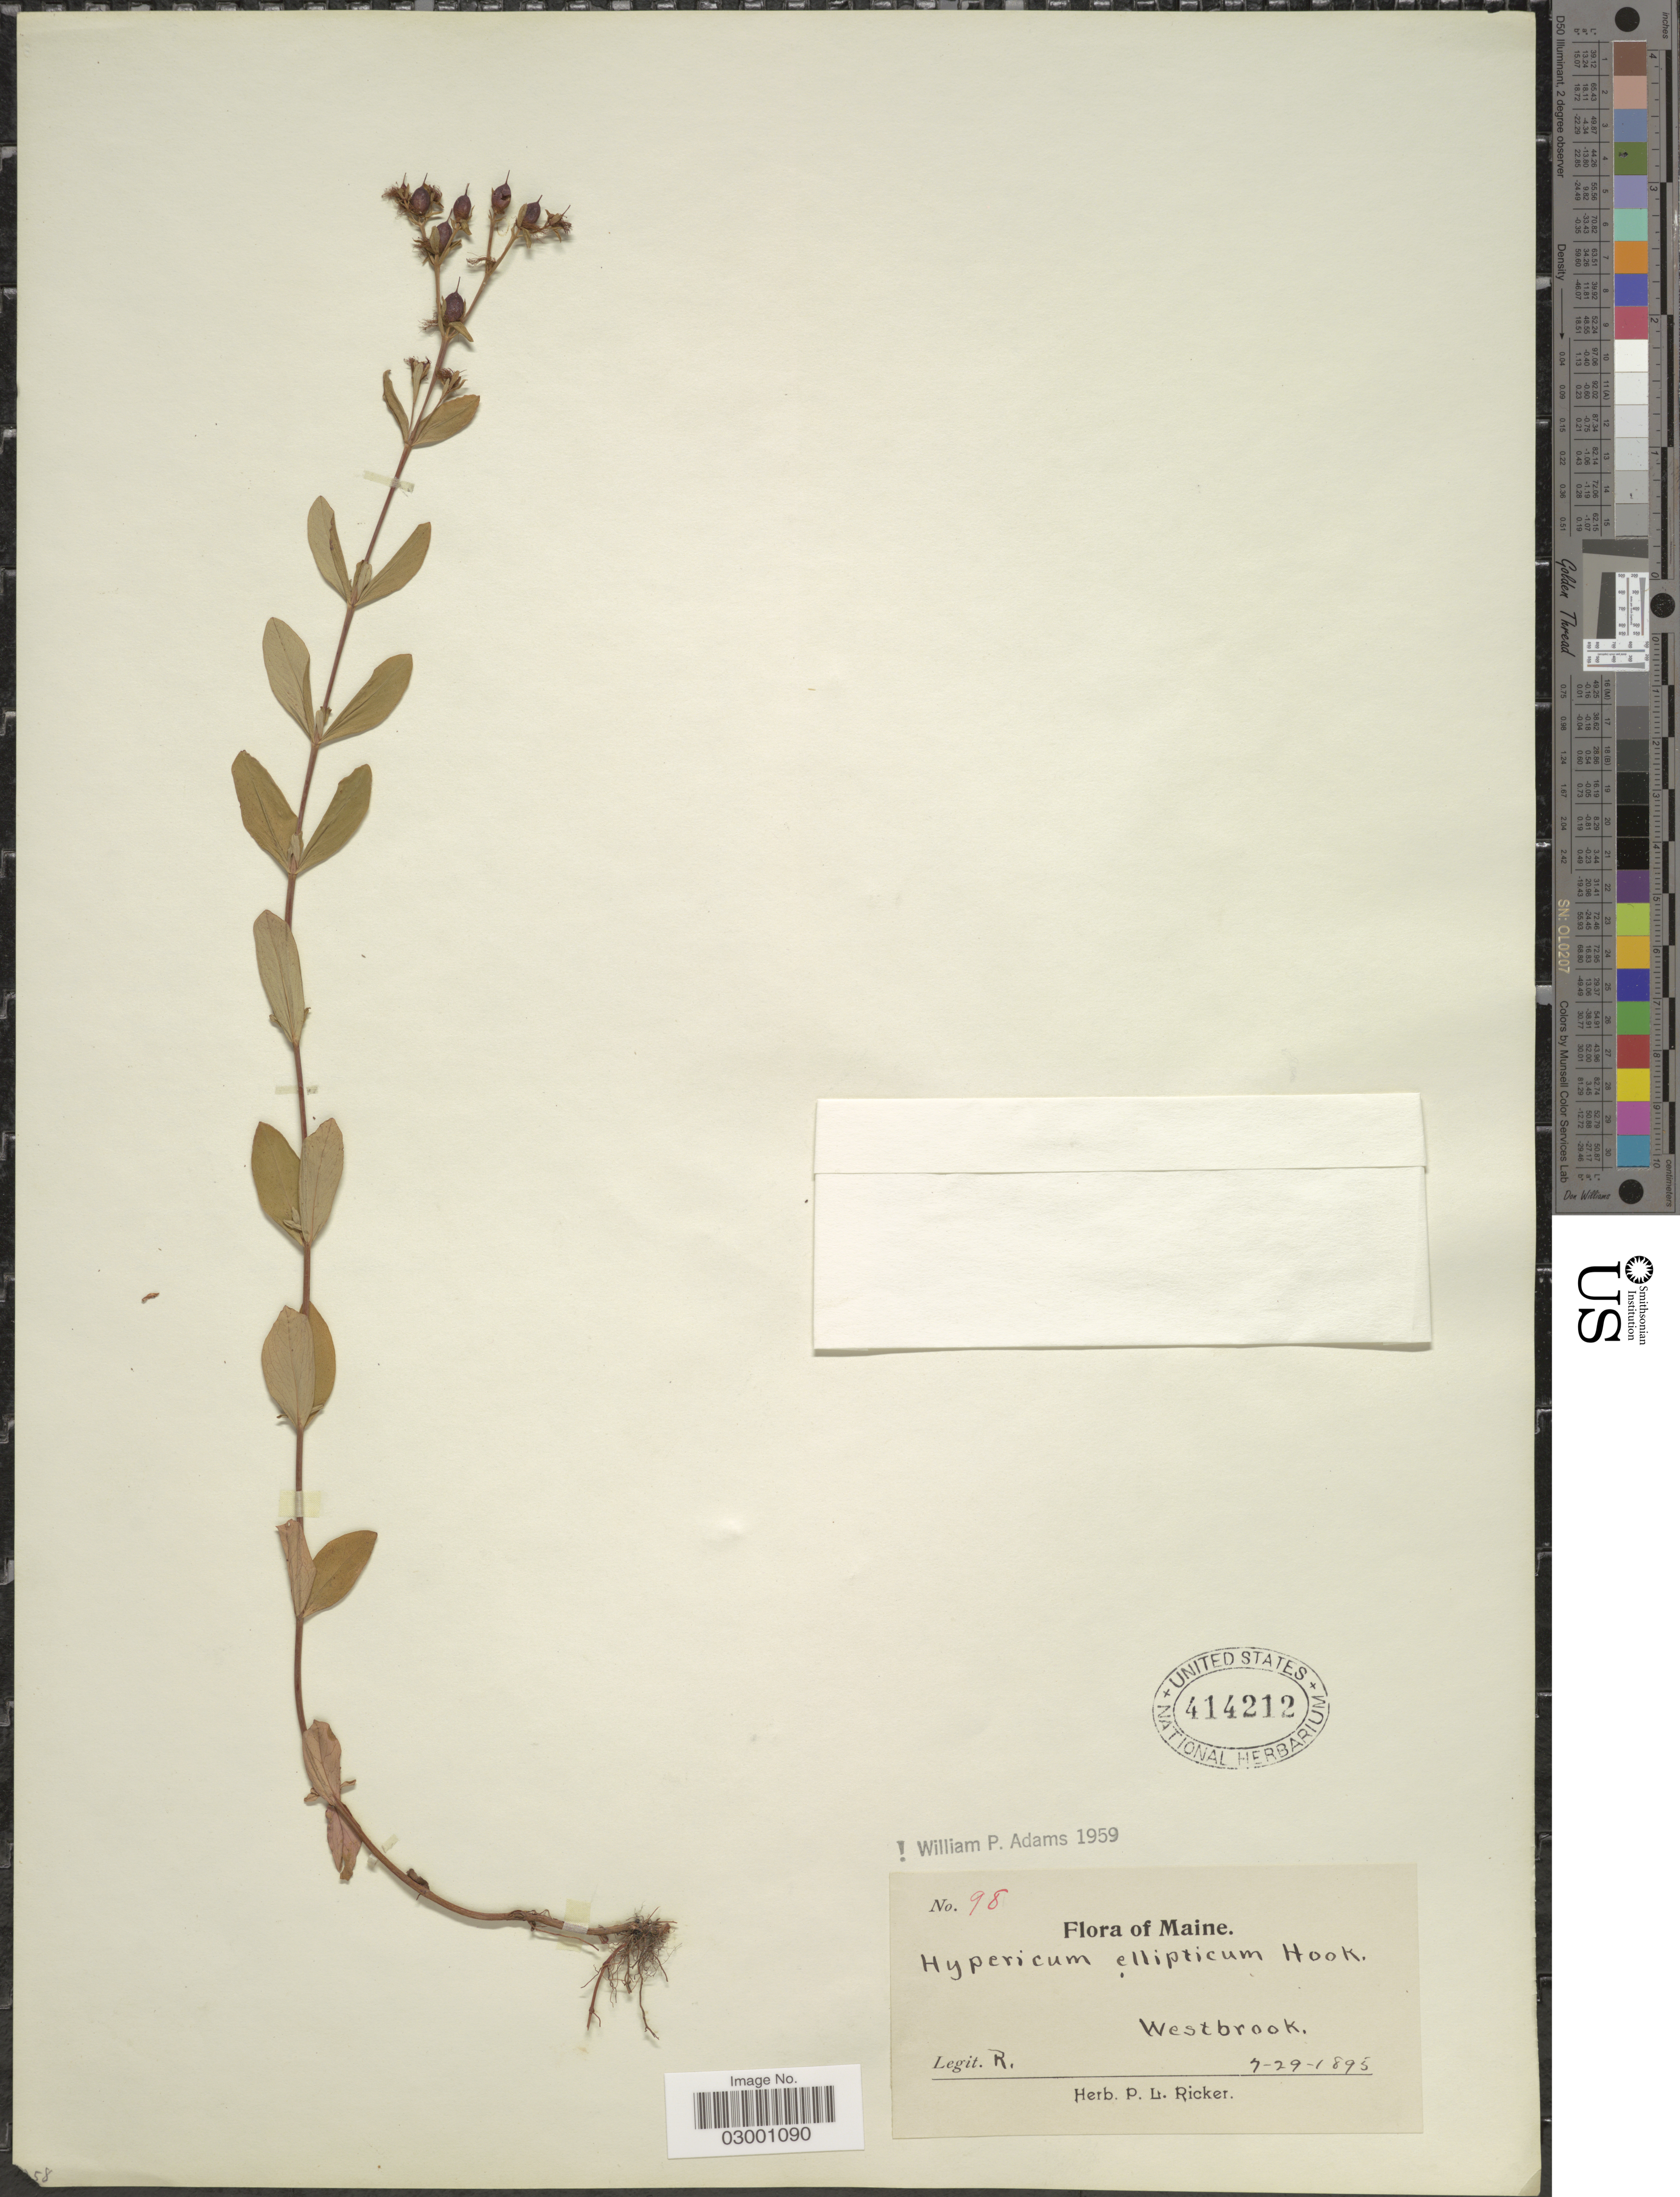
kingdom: Plantae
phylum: Tracheophyta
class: Magnoliopsida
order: Malpighiales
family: Hypericaceae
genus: Hypericum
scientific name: Hypericum ellipticum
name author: Hook.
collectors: P. Ricker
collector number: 98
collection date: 1895-07-29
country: United States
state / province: Maine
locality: Westbrook.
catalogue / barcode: US 414212